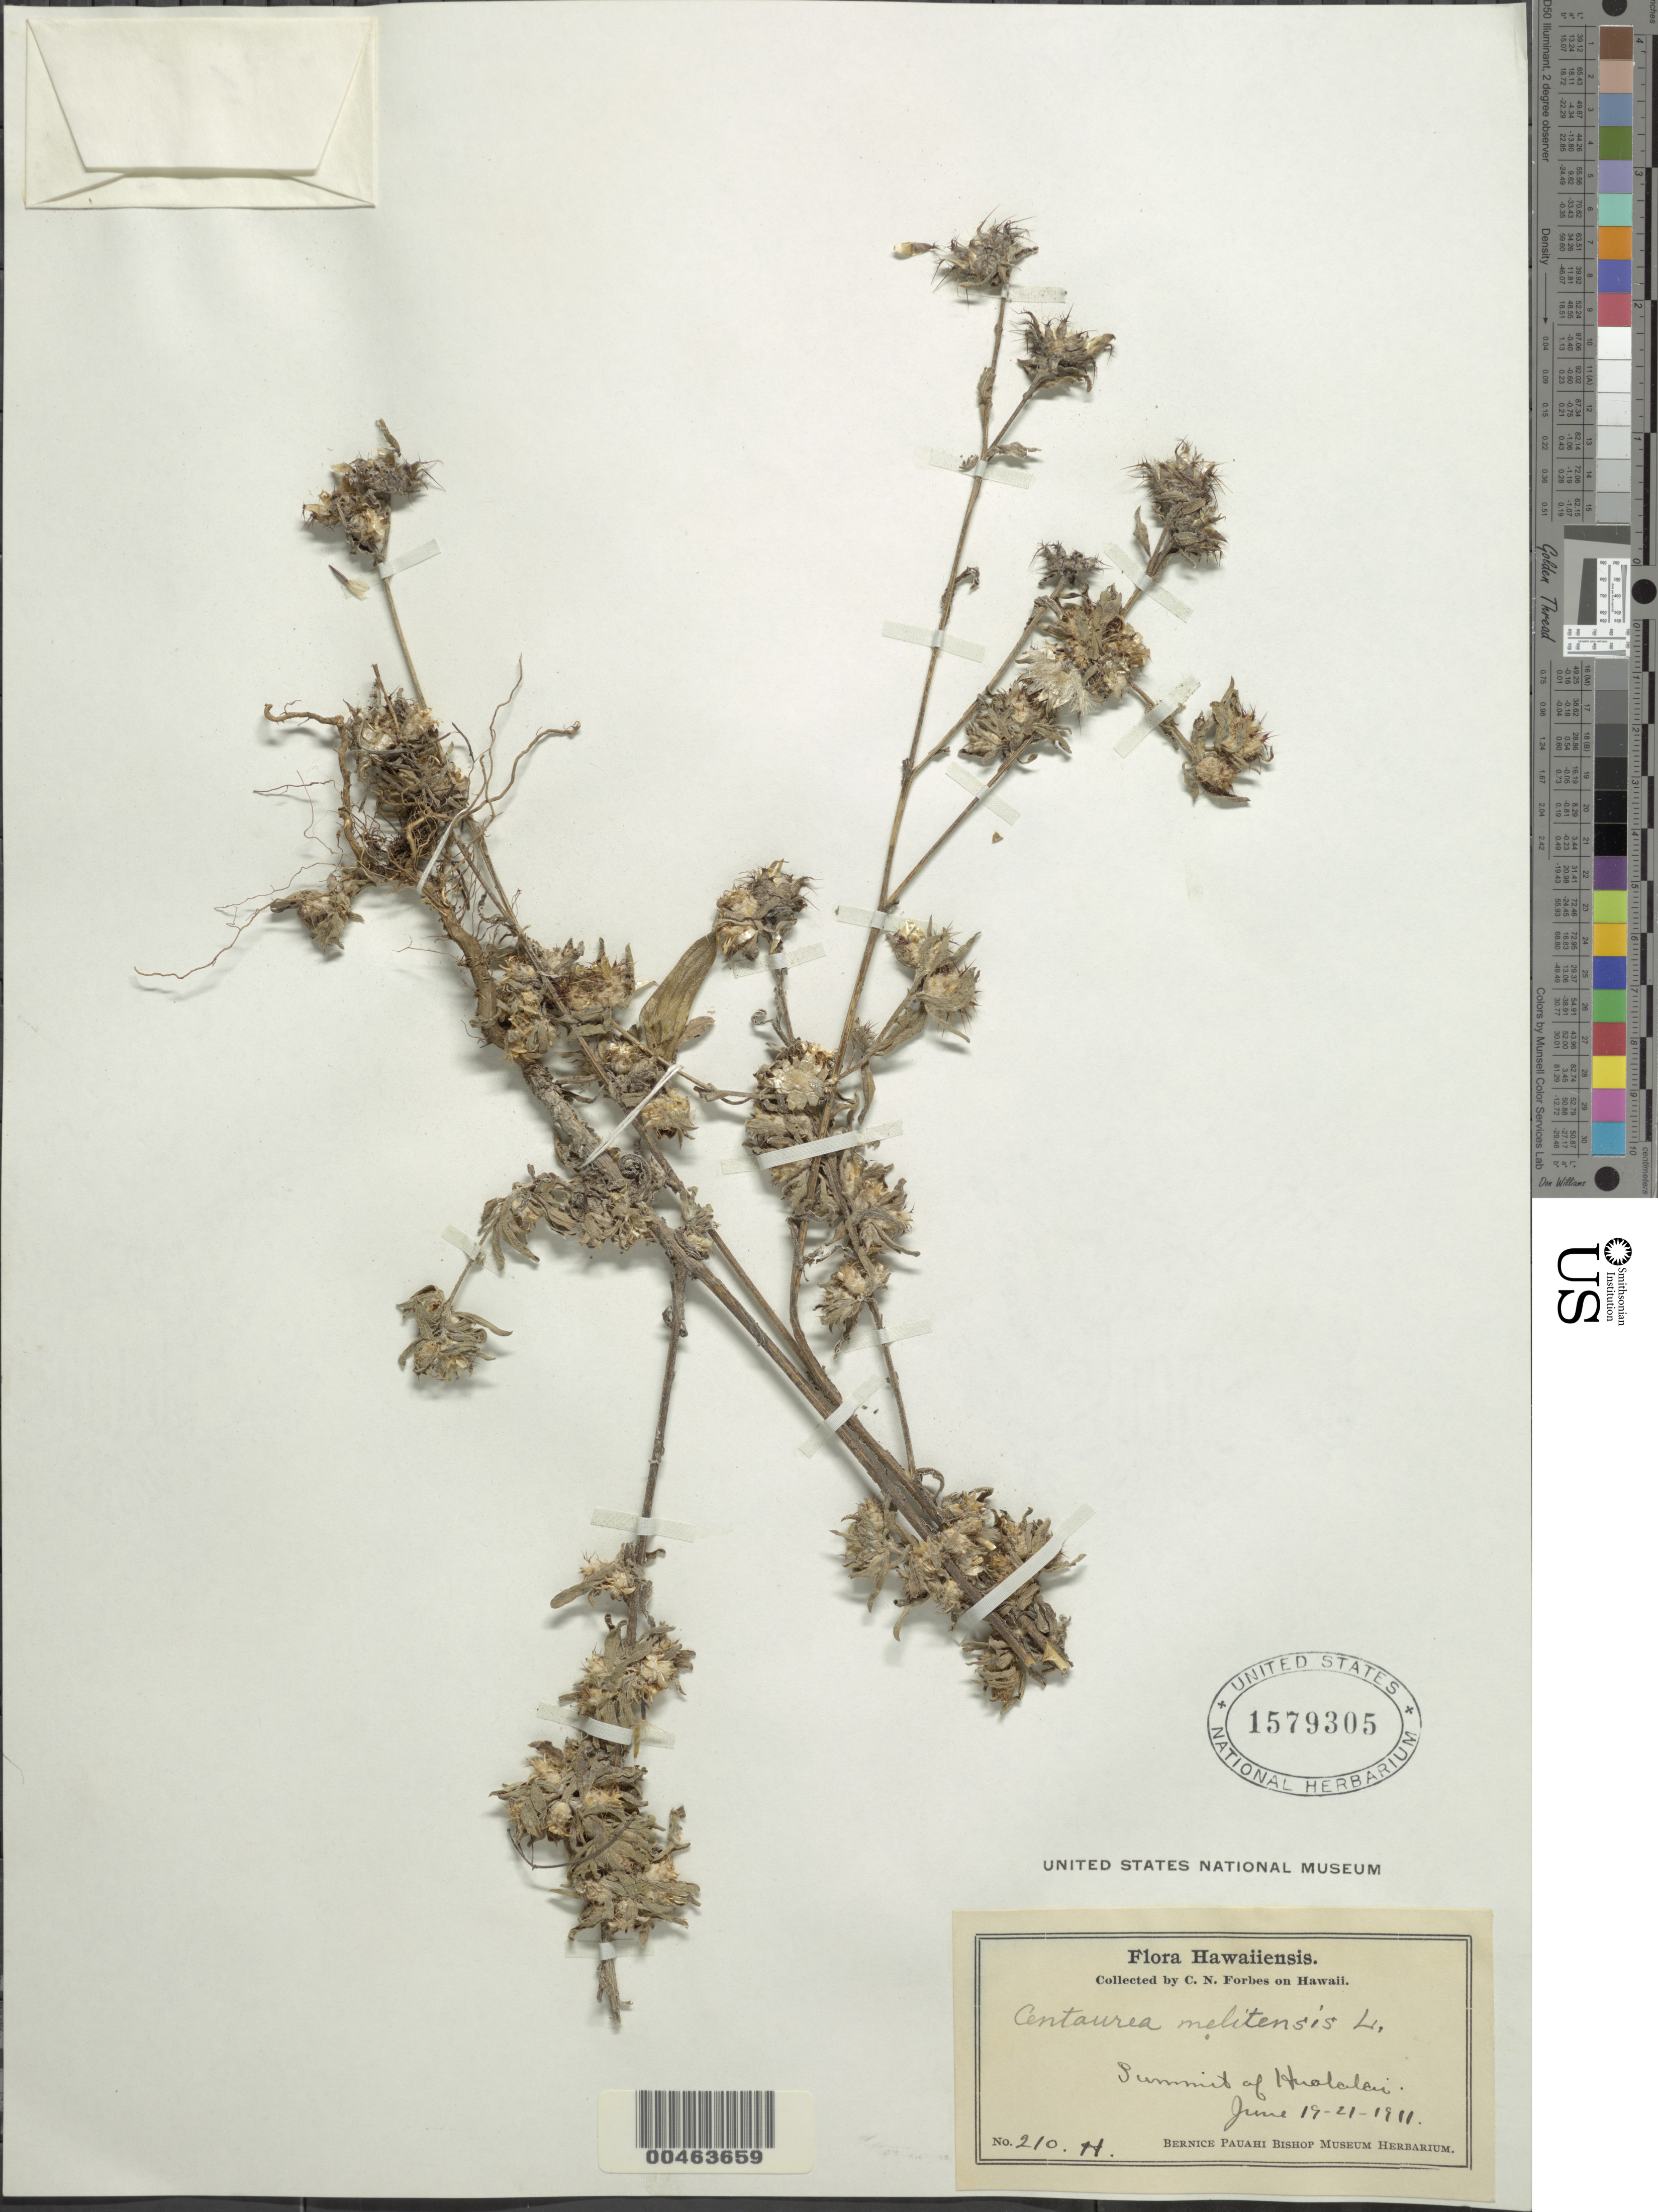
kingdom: Plantae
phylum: Tracheophyta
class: Magnoliopsida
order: Asterales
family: Asteraceae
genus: Centaurea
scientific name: Centaurea melitensis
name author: L.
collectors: C. N. Forbes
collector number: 210.H.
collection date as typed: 19 Jun 1911 to 21 Jun 1911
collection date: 1911-06-19/1911-06-21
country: United States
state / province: Hawaii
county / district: Hawaii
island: Hawaii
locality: Summit of Hualalai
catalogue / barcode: US 1579305